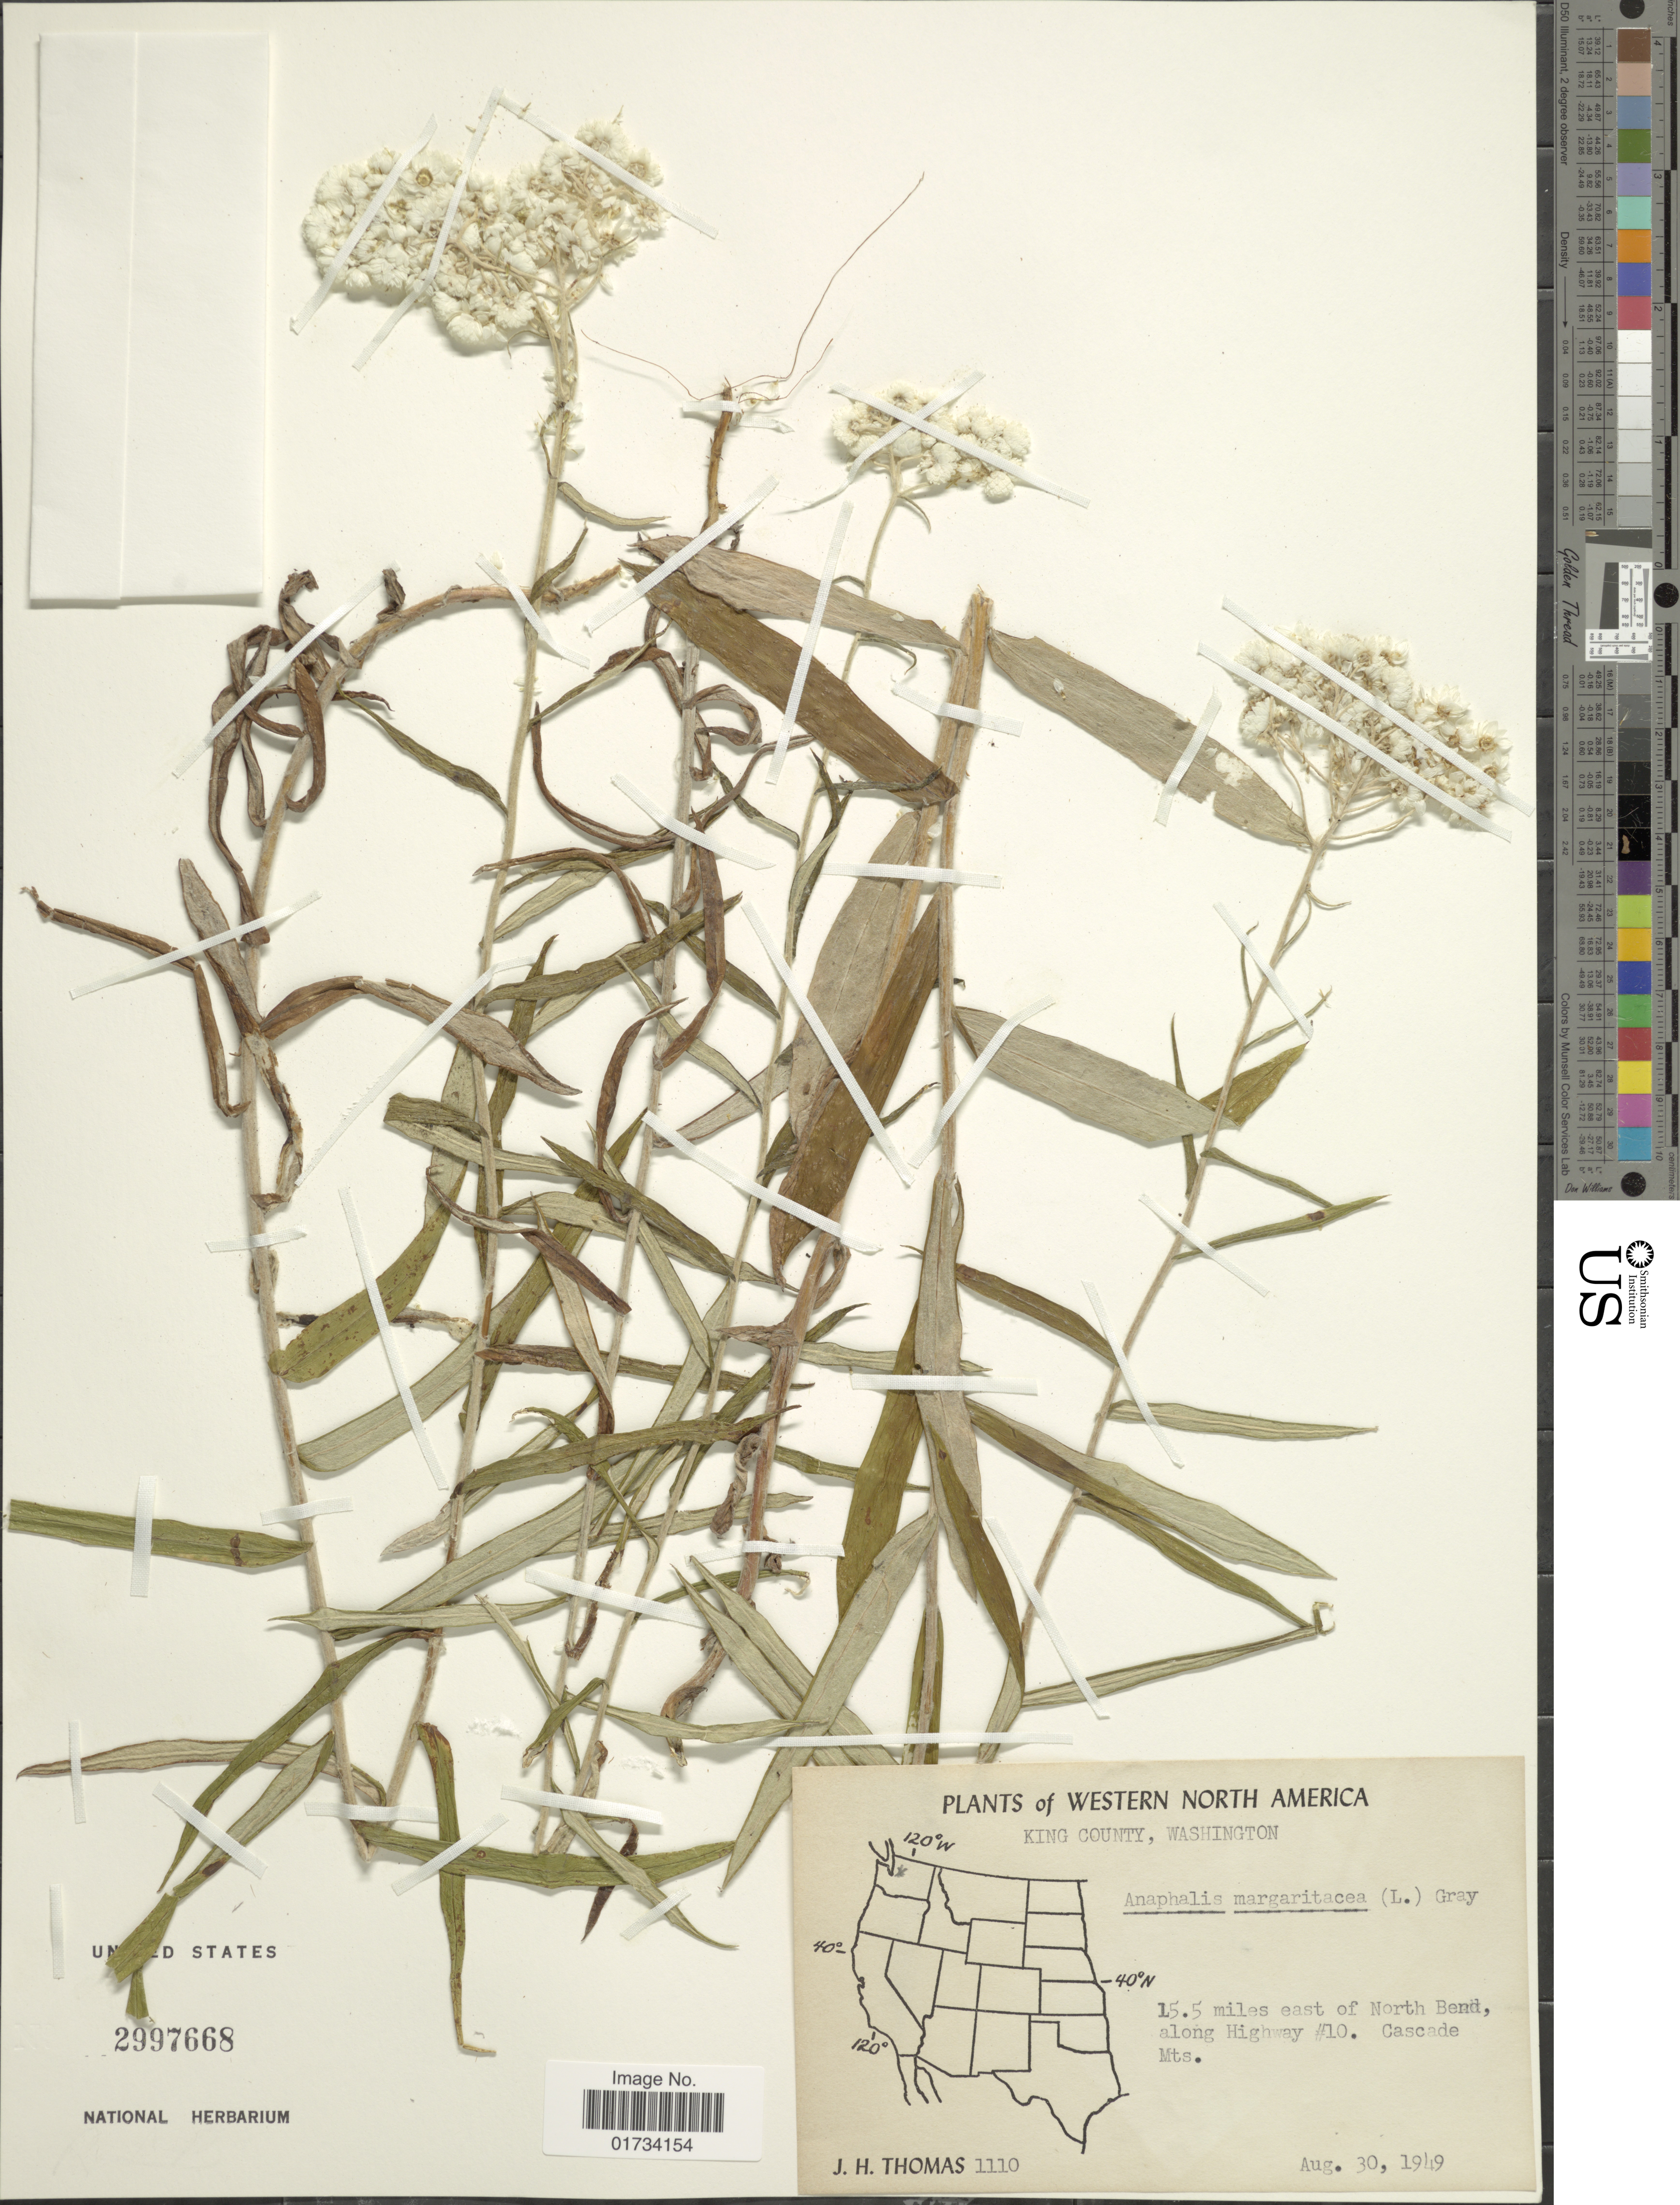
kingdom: Plantae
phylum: Tracheophyta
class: Magnoliopsida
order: Asterales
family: Asteraceae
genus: Anaphalis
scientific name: Anaphalis margaritacea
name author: (L.) Benth. & Hook. f.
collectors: J. H. Thomas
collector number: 1110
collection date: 1949-08-30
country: United States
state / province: Washington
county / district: King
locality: Western North America, King County, 15.5 miles east of North Bend, along Highway #10, Cascade Mts.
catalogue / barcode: US 2997668